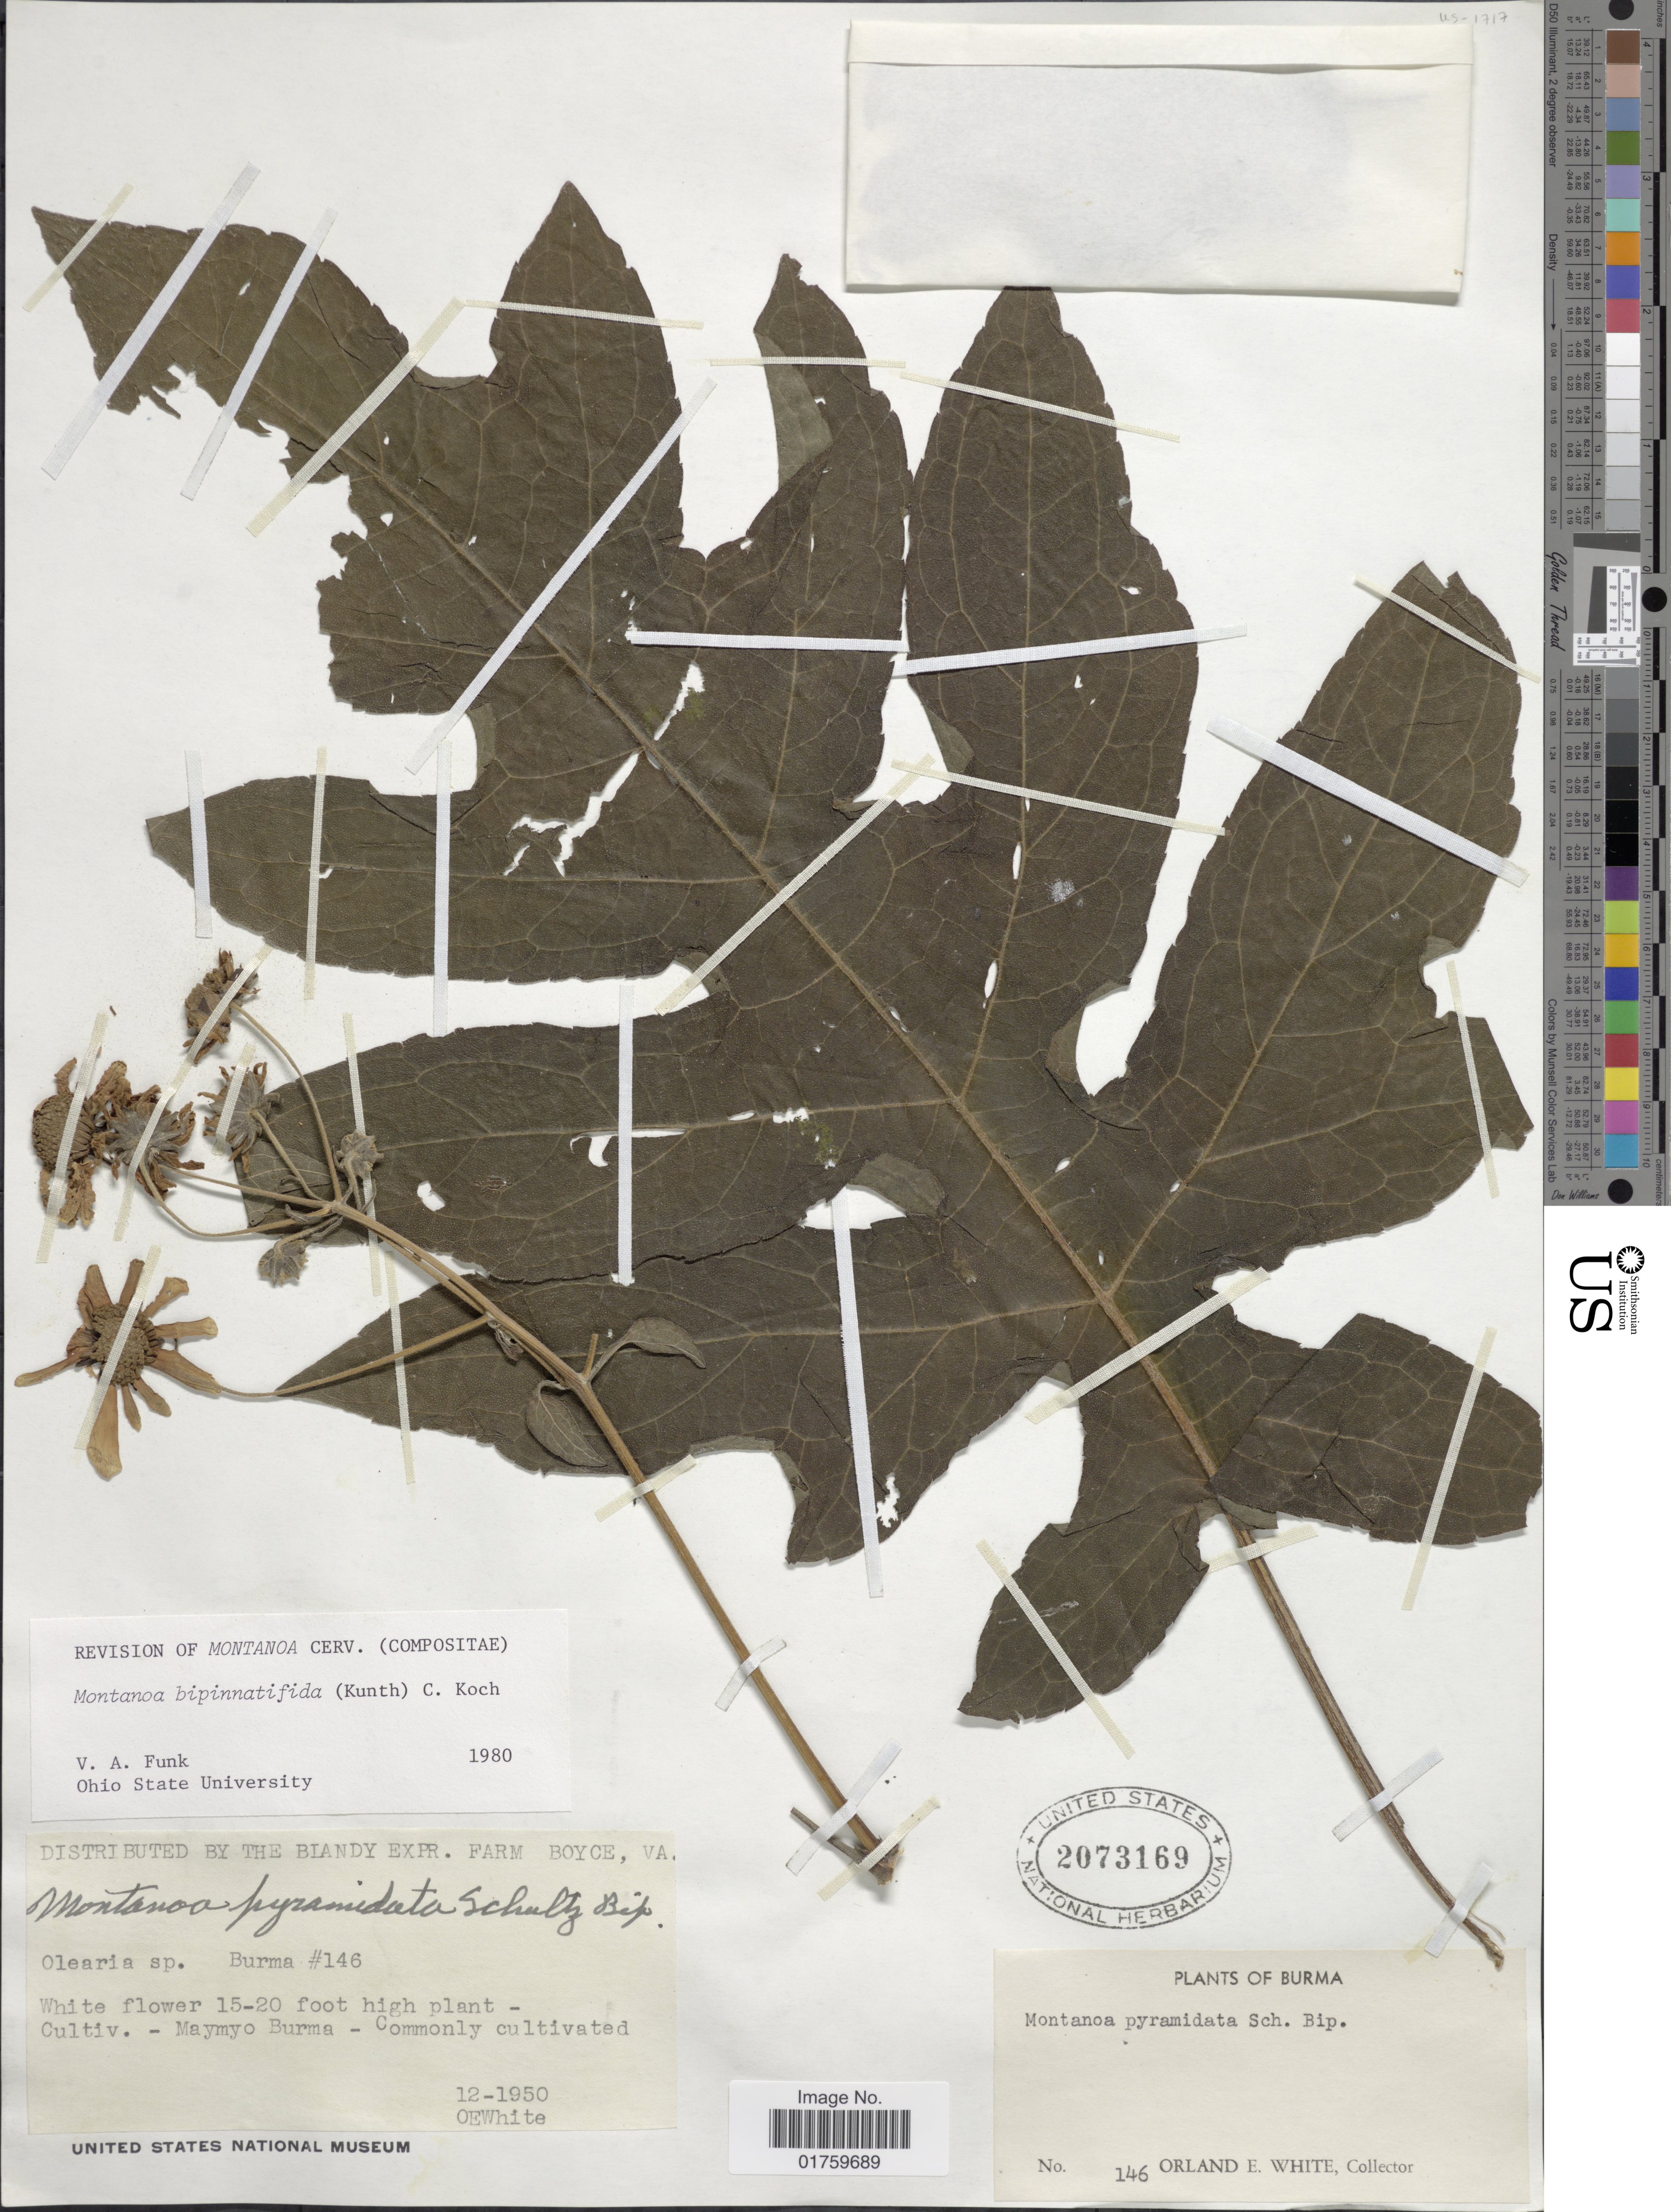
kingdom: Plantae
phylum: Tracheophyta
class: Magnoliopsida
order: Asterales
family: Asteraceae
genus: Montanoa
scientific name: Montanoa bipinnatifida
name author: (Kunth) C. Koch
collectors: O. E. White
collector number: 146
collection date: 1950-12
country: Myanmar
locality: Maymyo, Burma.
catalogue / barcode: US 2073169